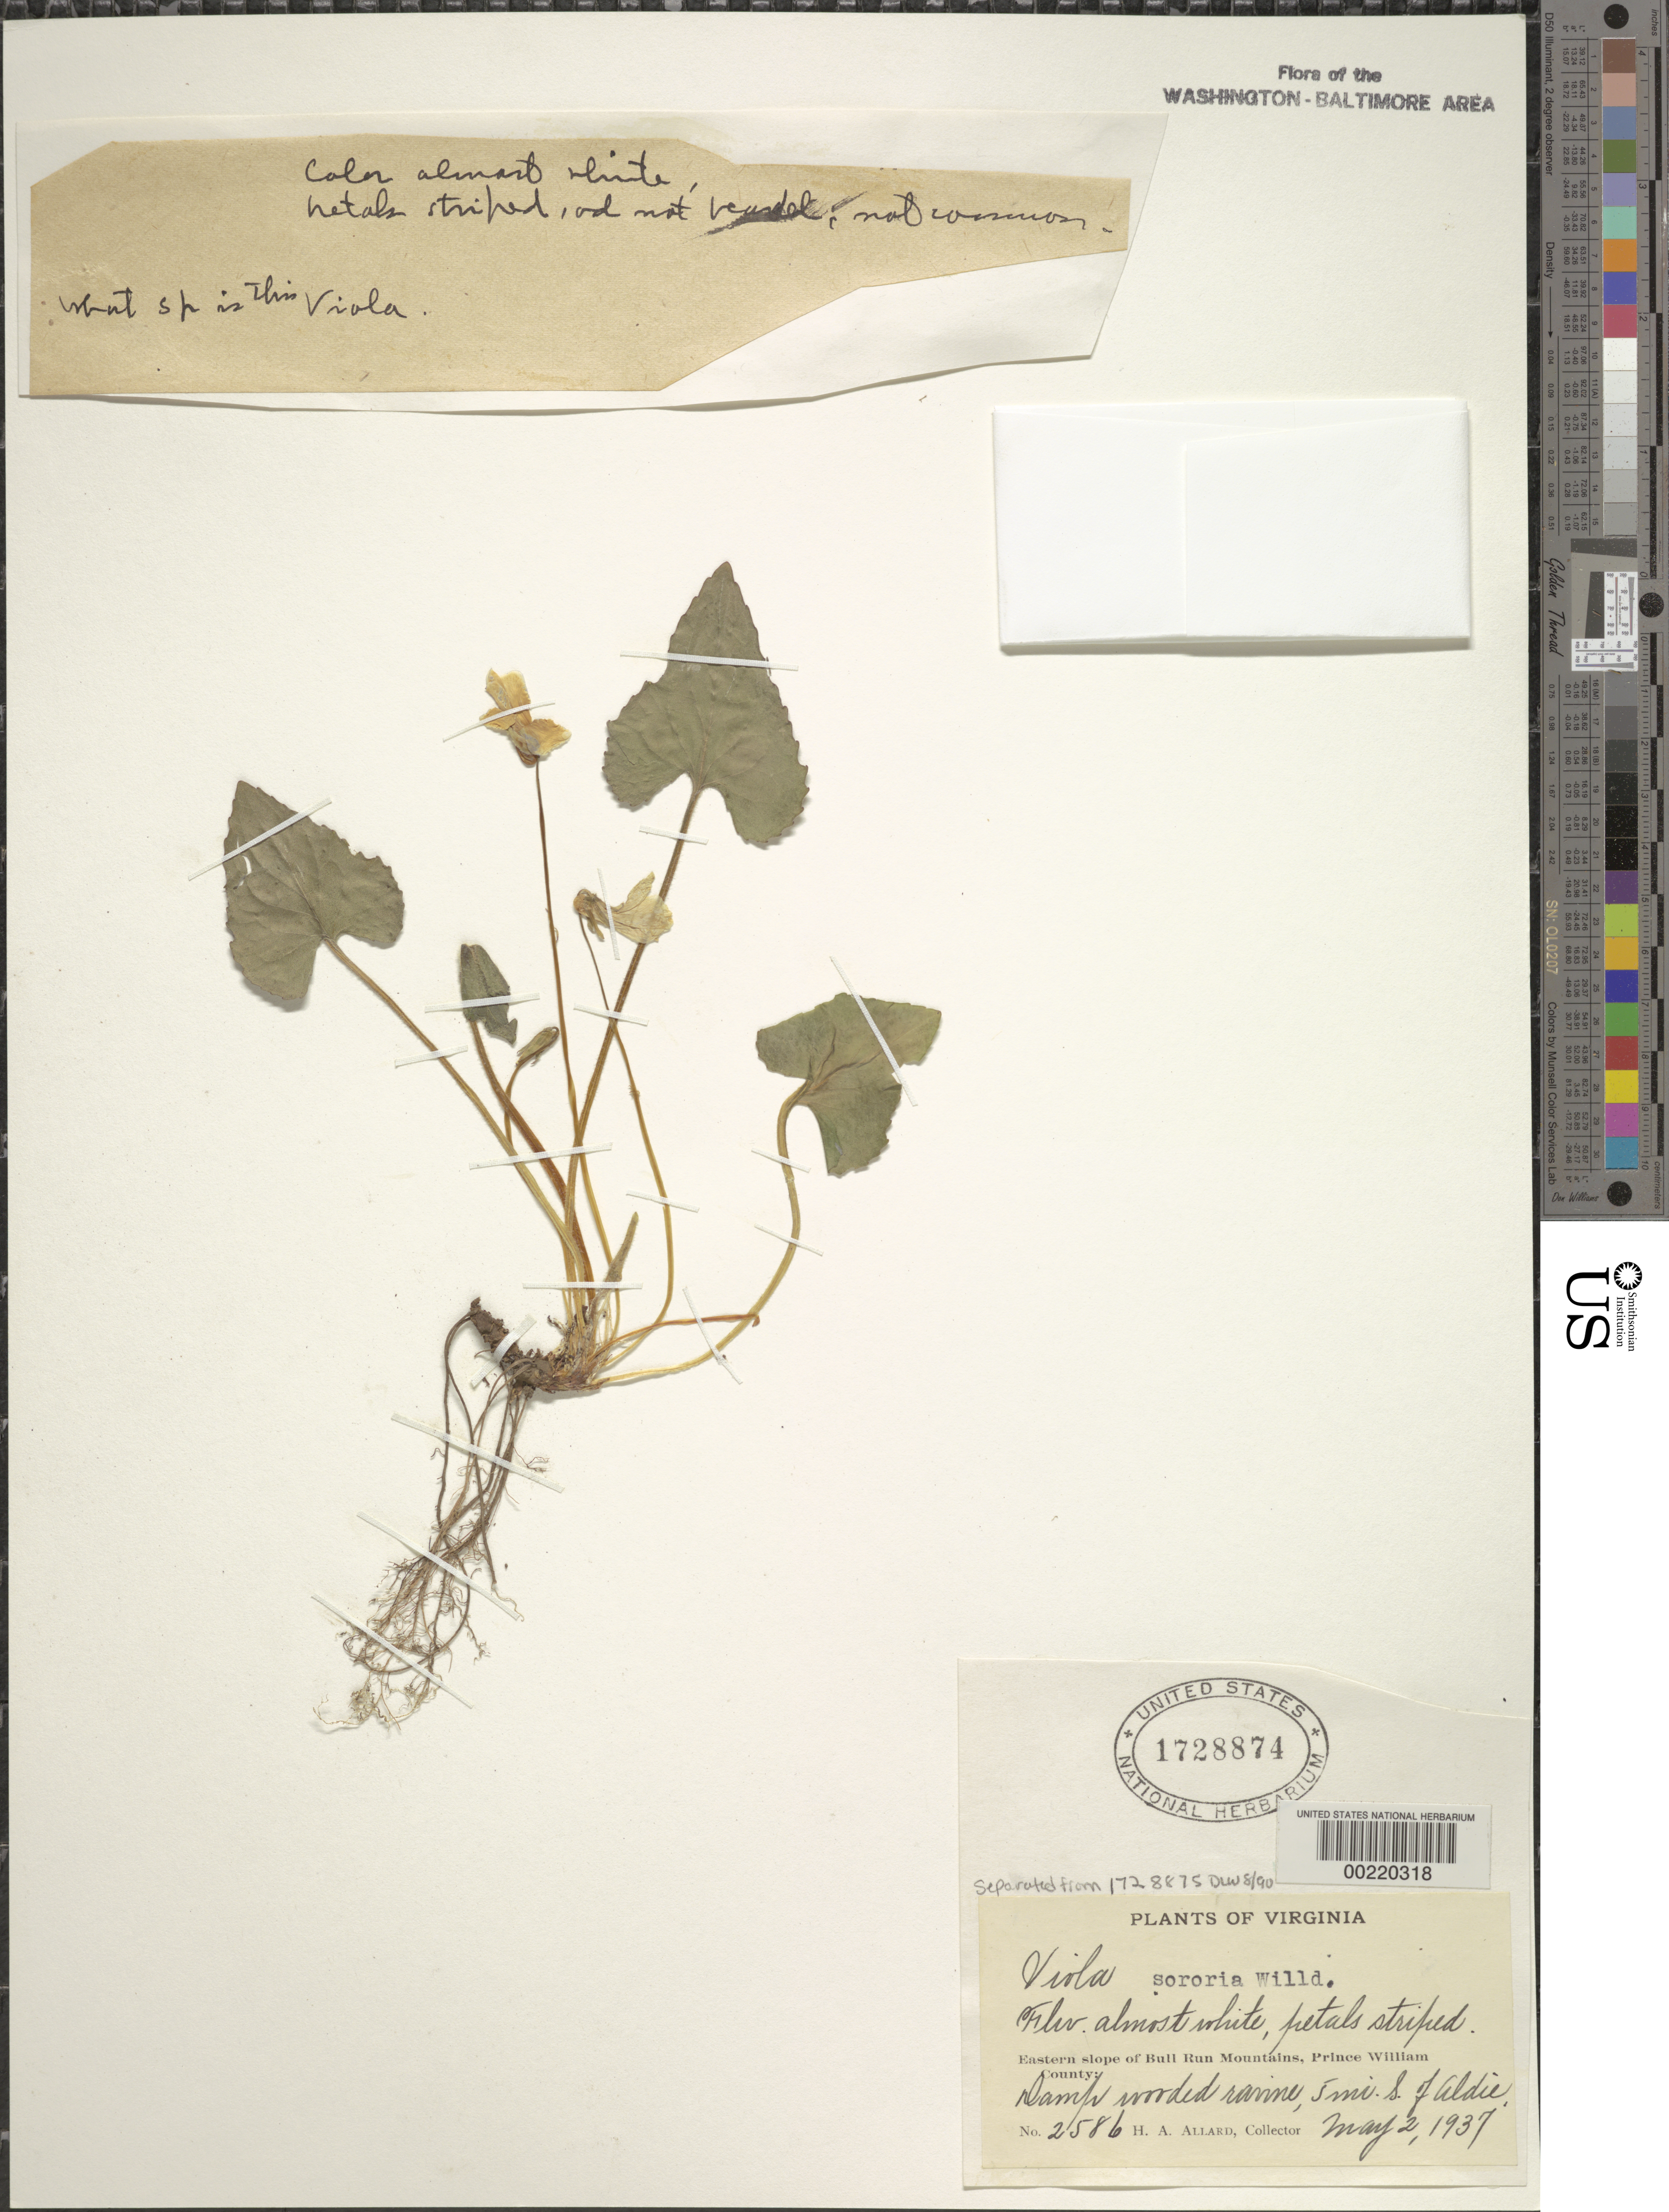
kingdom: Plantae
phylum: Tracheophyta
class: Magnoliopsida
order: Malpighiales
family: Violaceae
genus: Viola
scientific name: Viola sororia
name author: Willd.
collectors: H. A. Allard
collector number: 2586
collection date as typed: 02 May 1937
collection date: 1937-05-02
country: United States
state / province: Virginia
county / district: Prince William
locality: Eastern slope of Bull Run Mountains, South of Aldie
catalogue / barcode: US 1728874